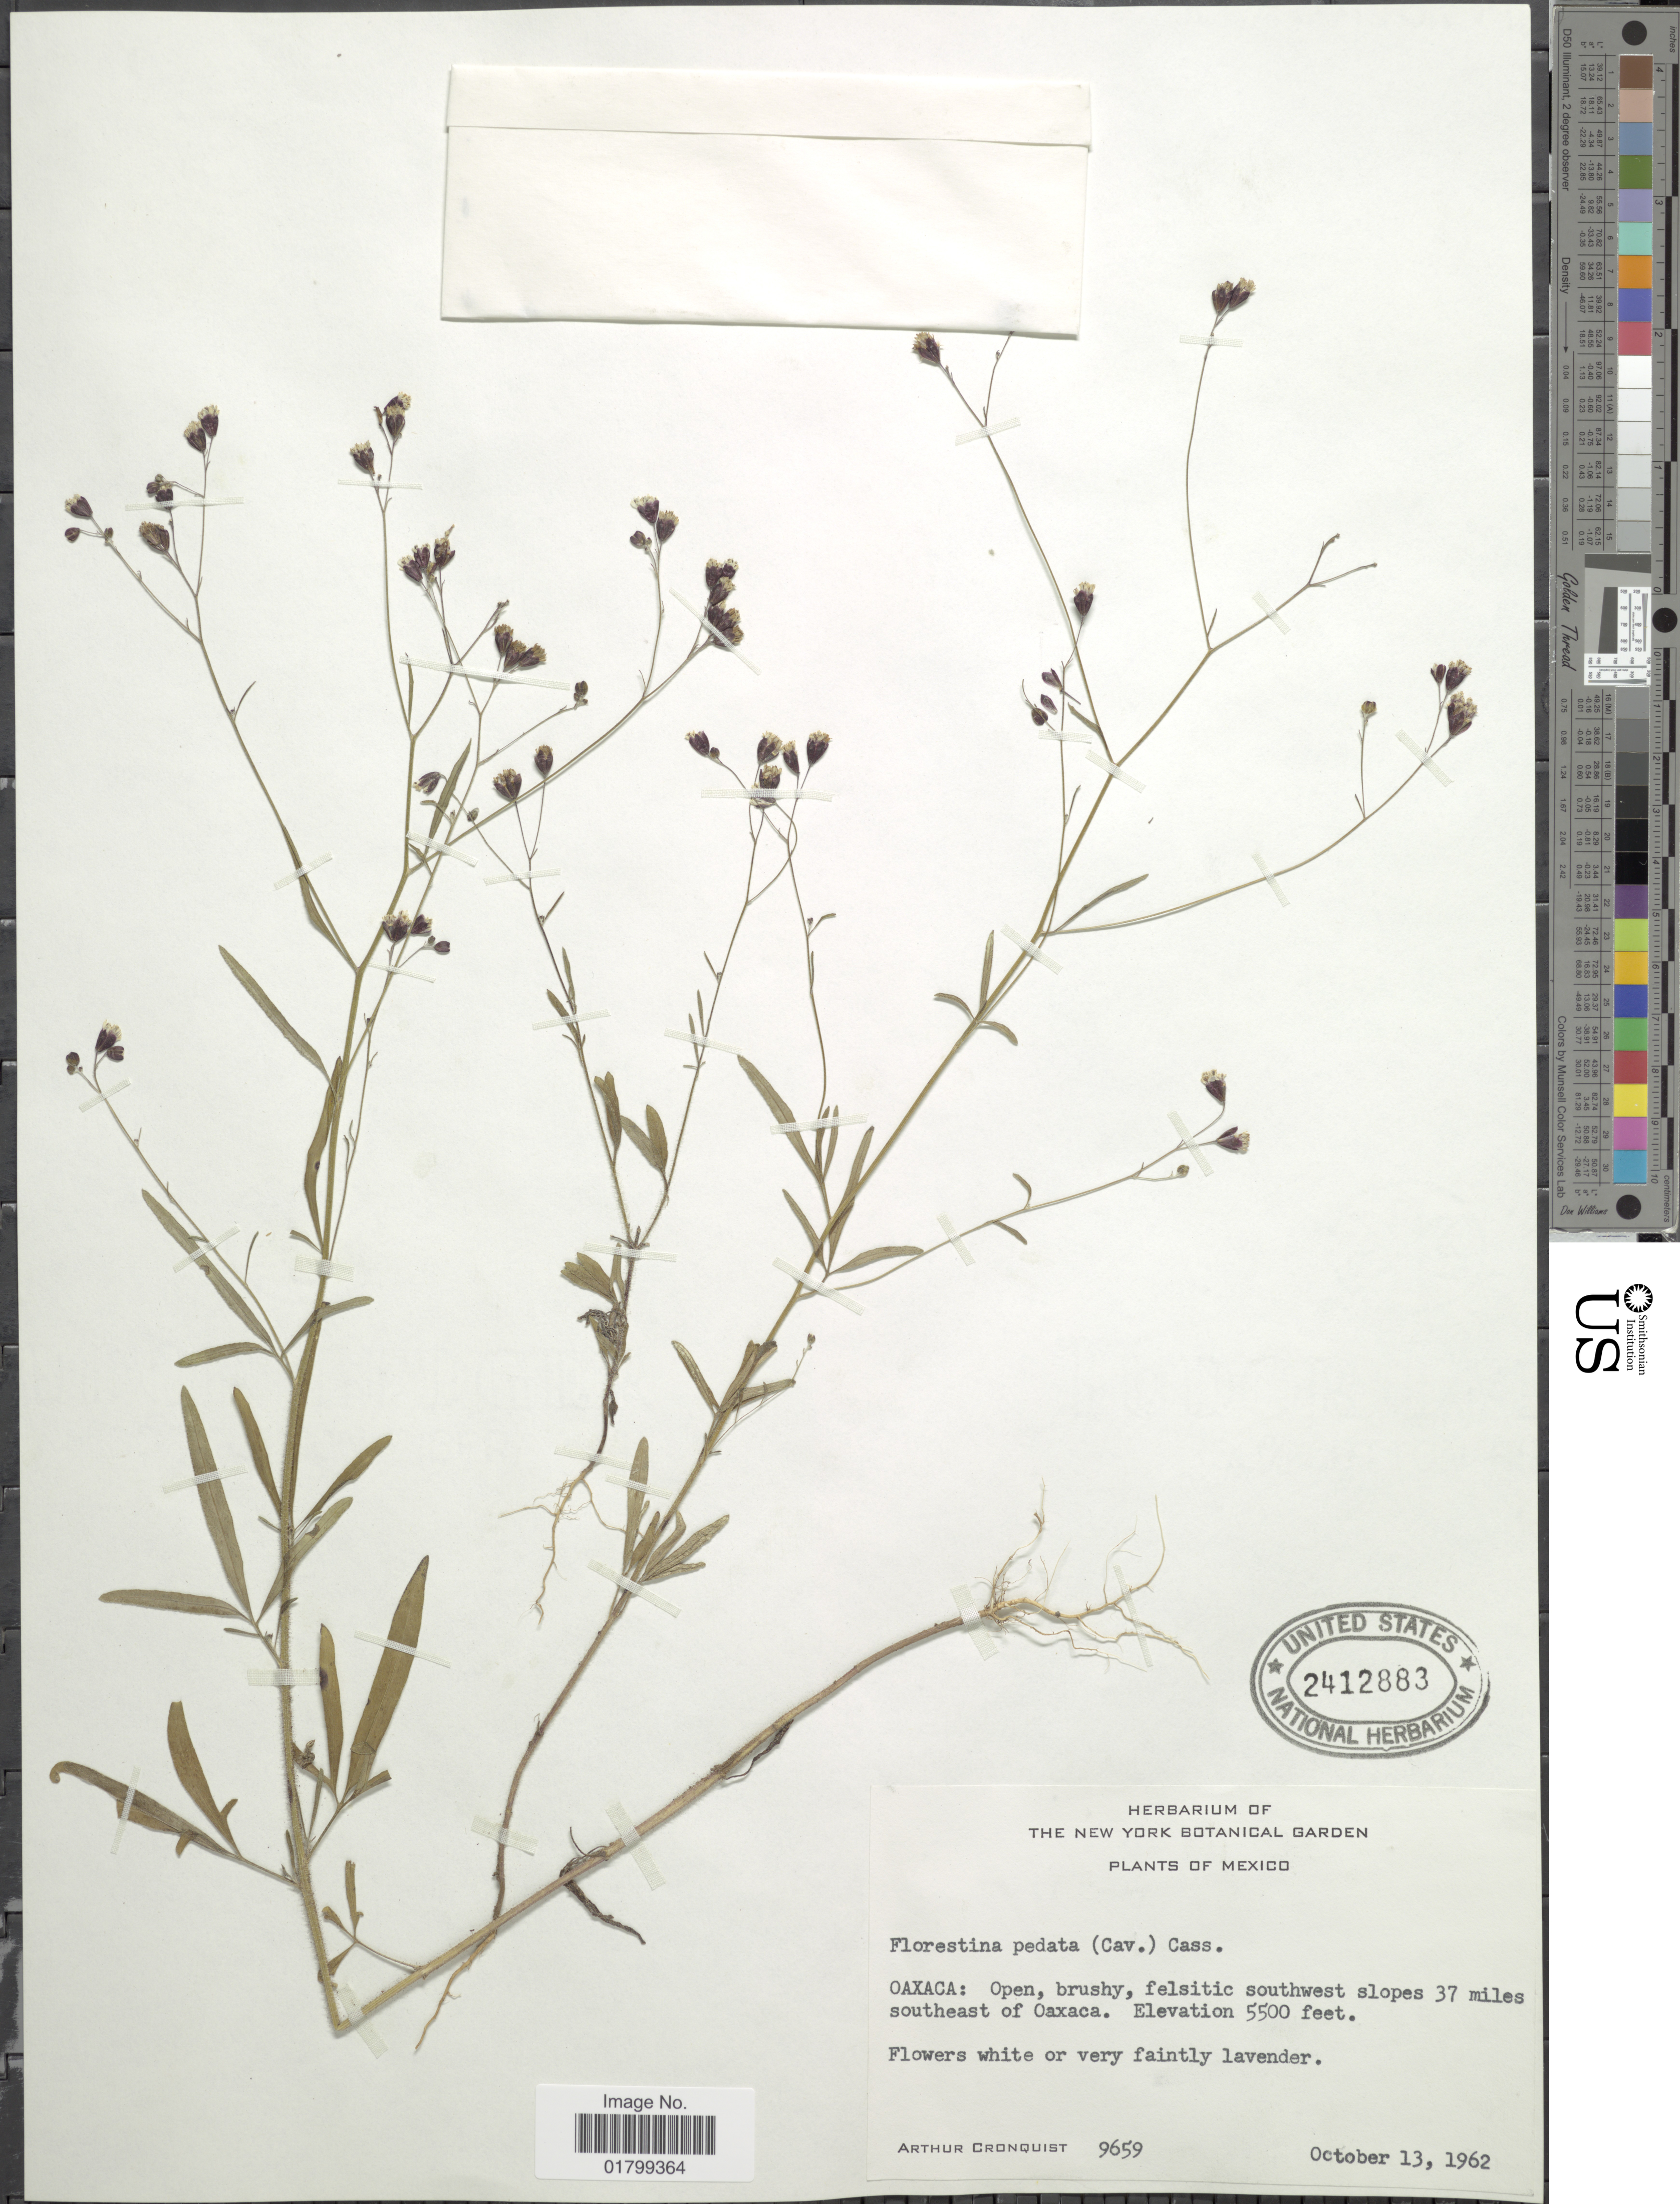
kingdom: Plantae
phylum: Tracheophyta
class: Magnoliopsida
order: Asterales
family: Asteraceae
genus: Florestina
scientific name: Florestina pedata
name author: (Cav.) Cass.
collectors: A. J. Cronquist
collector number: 9659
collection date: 1962-10-13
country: Mexico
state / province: Oaxaca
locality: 37 miles southeast of Oaxaca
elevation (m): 1676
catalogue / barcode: US 2412883